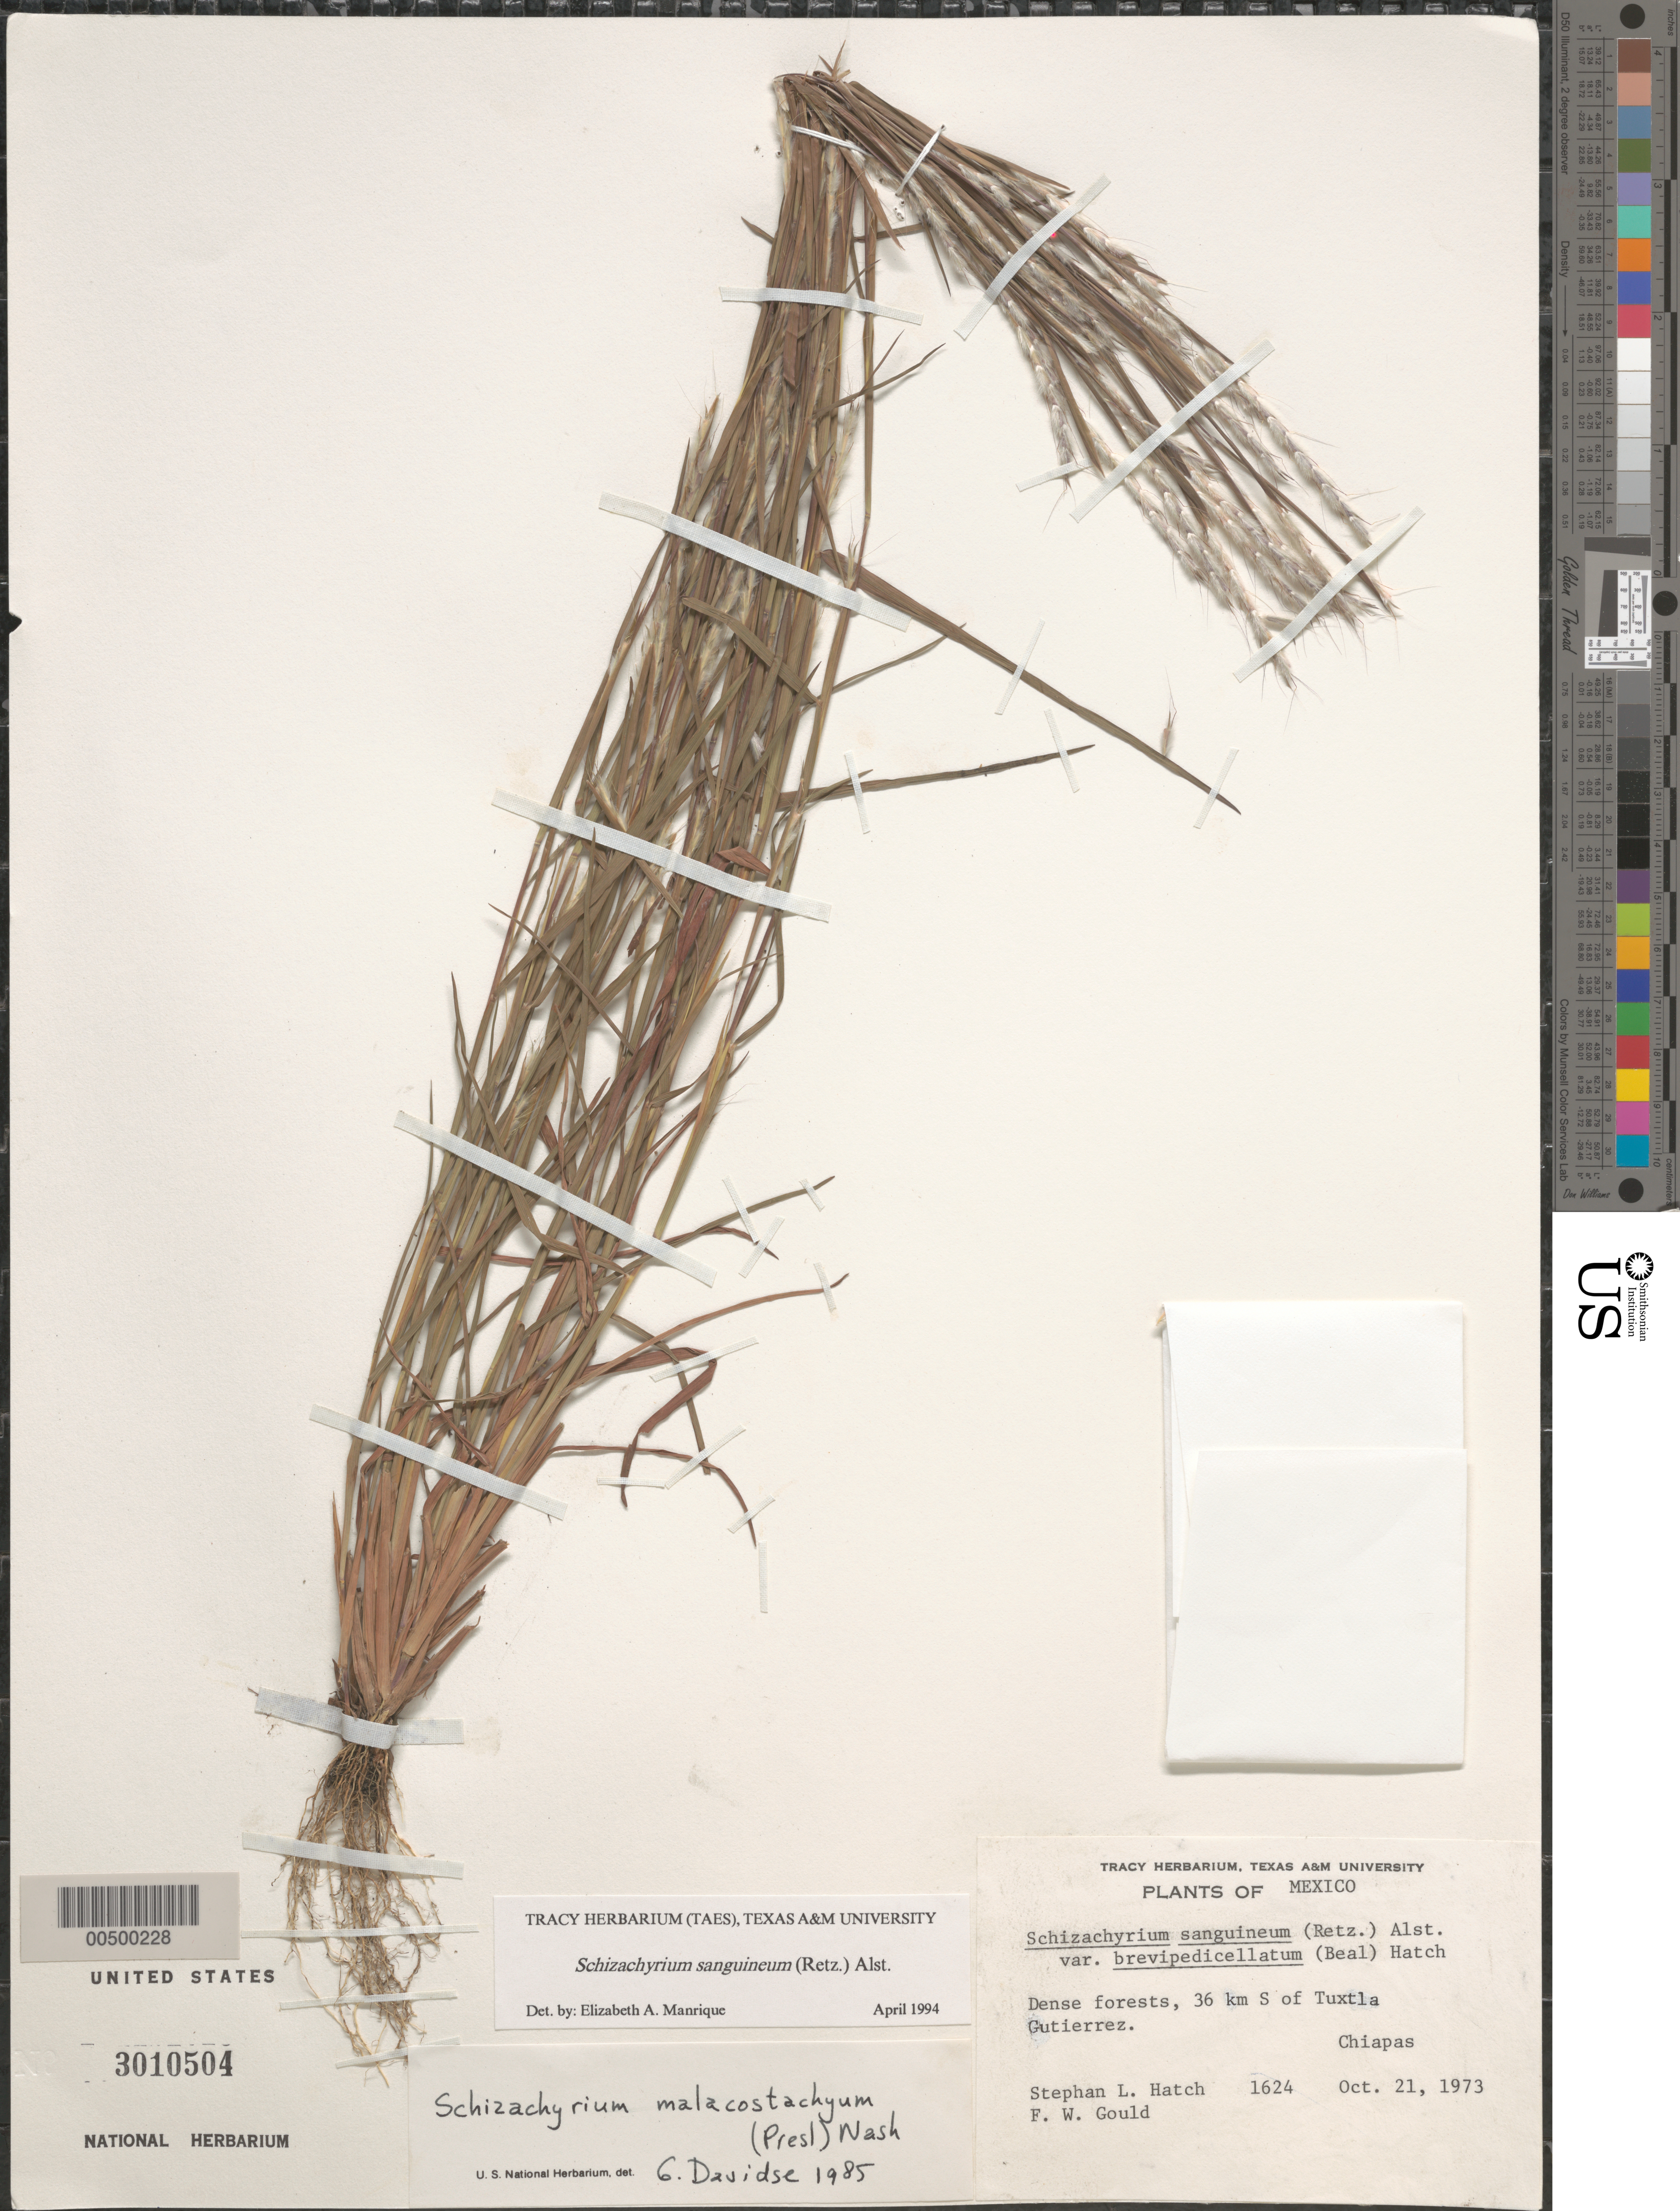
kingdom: Plantae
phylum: Tracheophyta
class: Liliopsida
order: Poales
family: Poaceae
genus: Schizachyrium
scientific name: Schizachyrium sanguineum var. sanguineum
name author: (Retz.) Alston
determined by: Manrique, E. A.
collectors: S. Hatch & F. W. Gould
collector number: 1624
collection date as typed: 21 Oct 1973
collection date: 1973-10-21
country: Mexico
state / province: Chiapas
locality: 36 km S of Tuxtla Gutierrez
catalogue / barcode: US 3010504